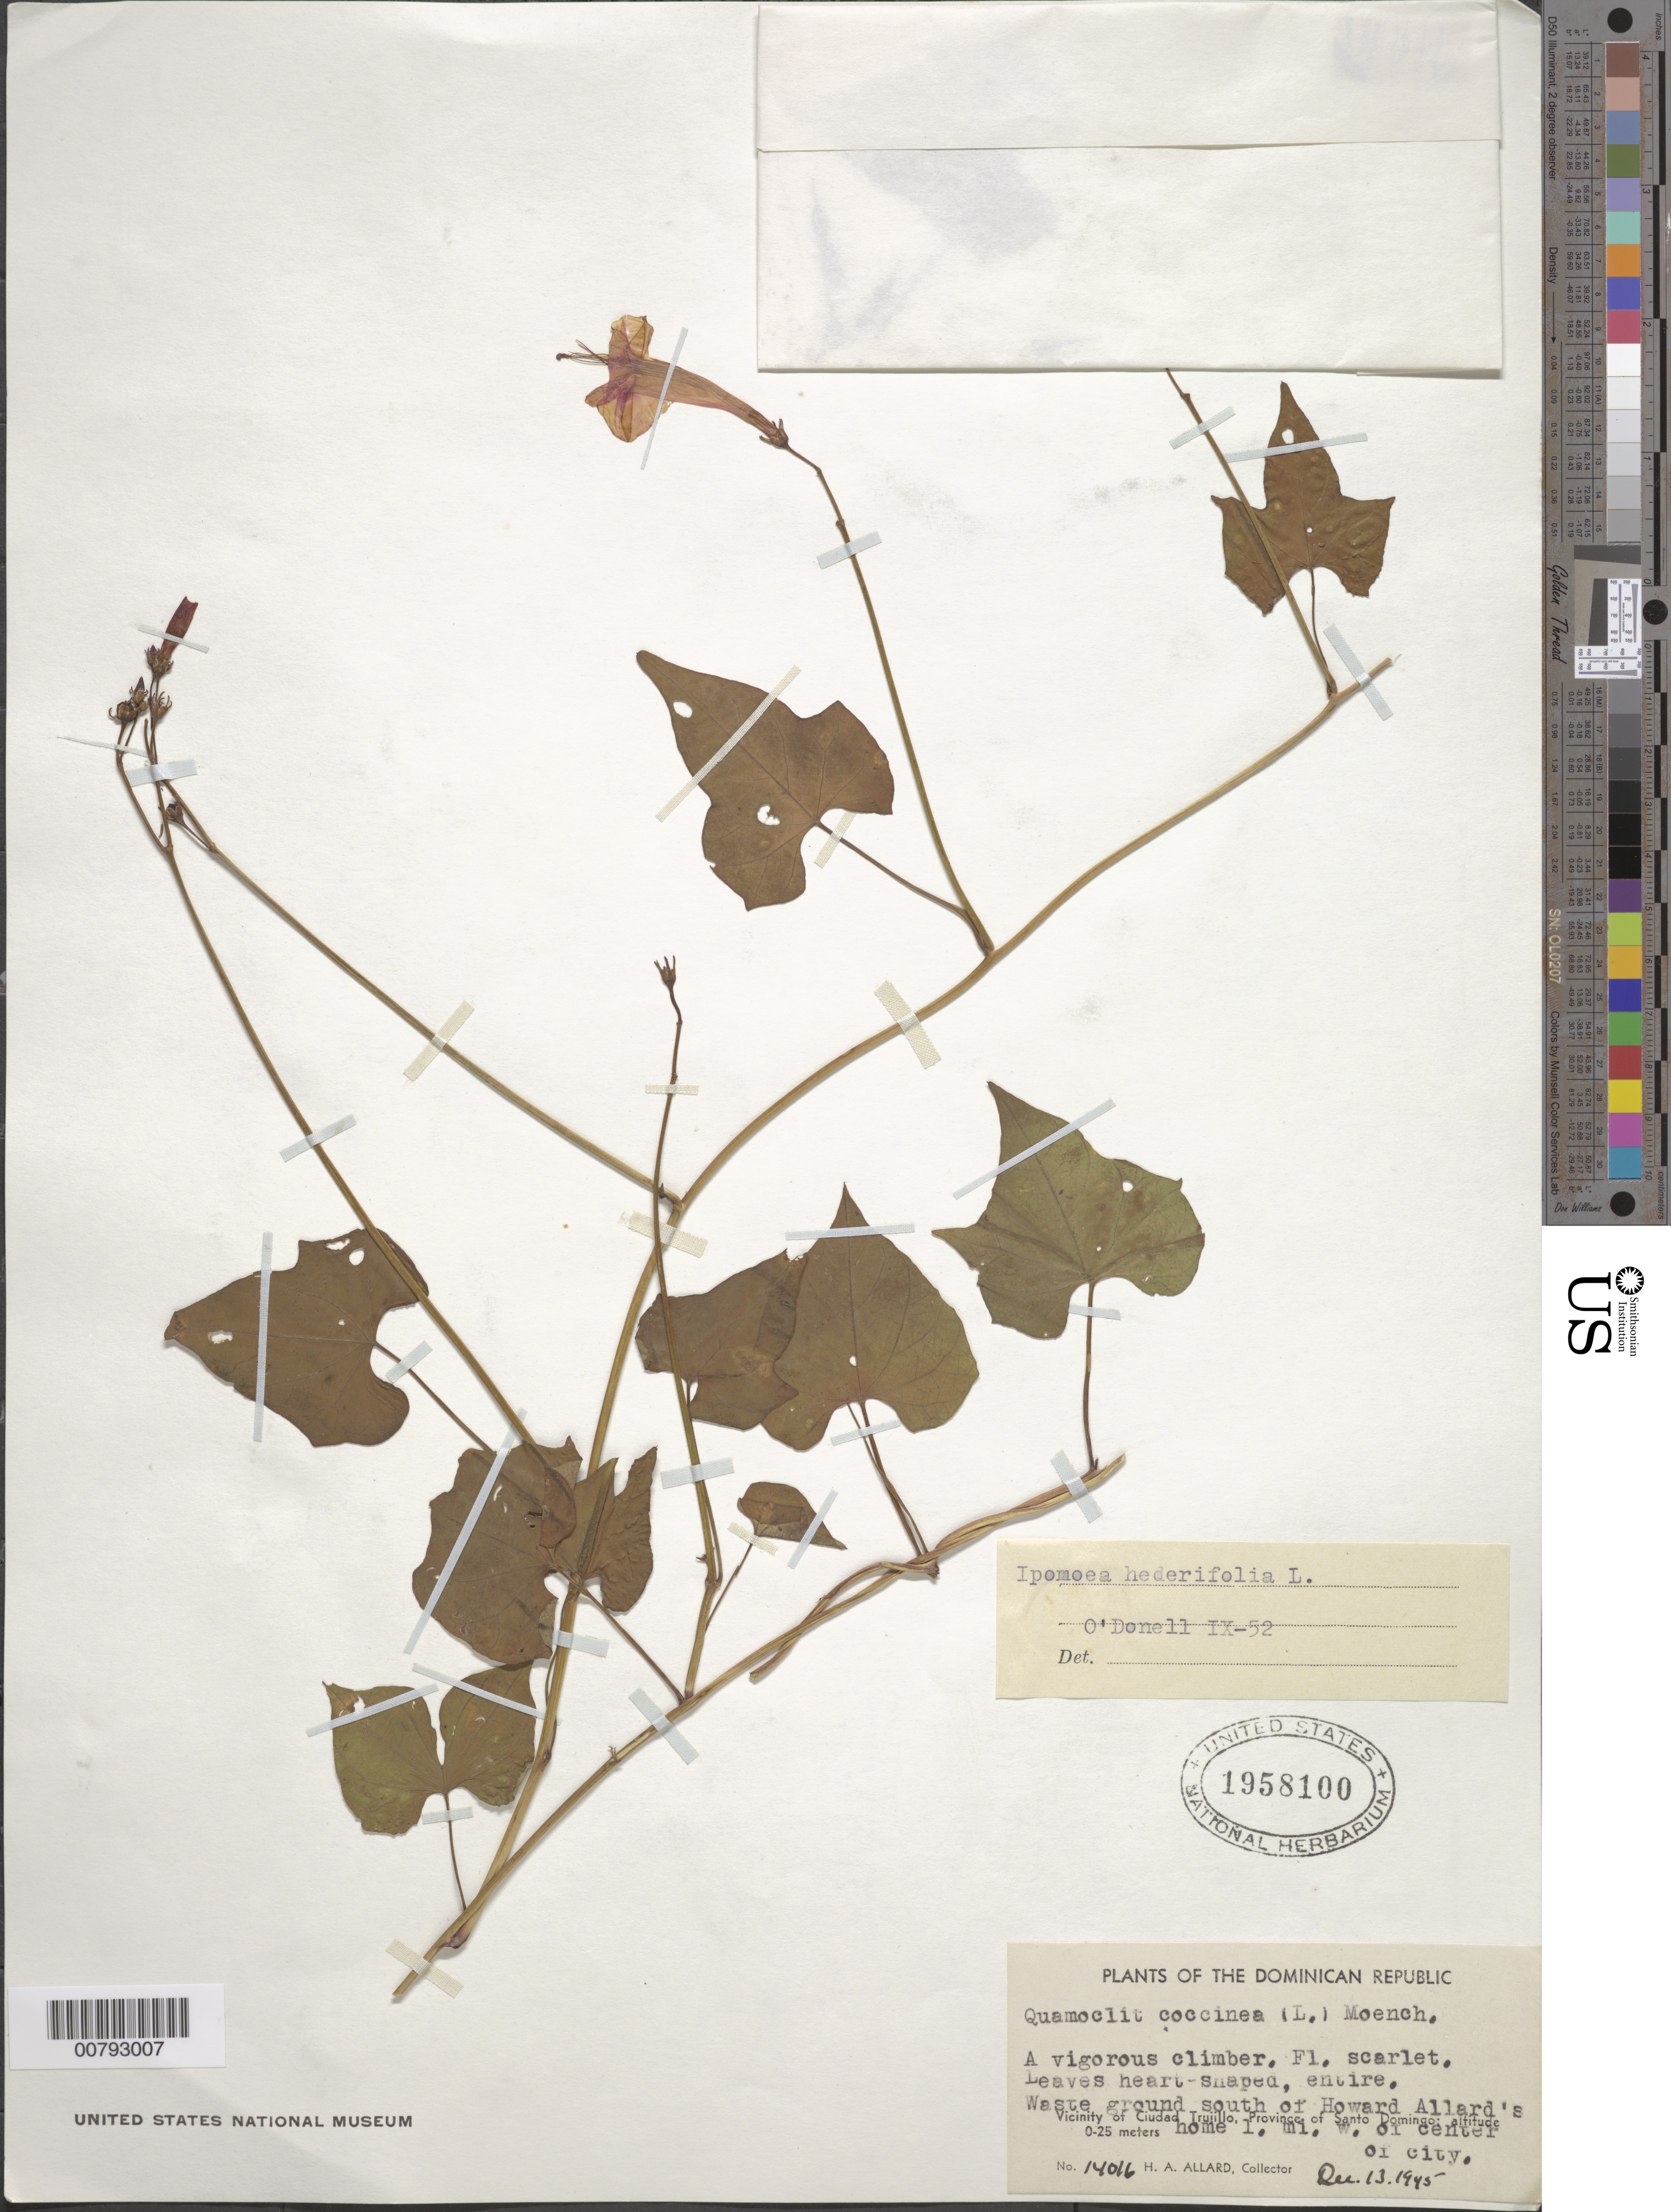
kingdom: Plantae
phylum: Tracheophyta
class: Magnoliopsida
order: Solanales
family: Convolvulaceae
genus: Ipomoea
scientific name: Ipomoea hederifolia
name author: L.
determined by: O'Donnell, --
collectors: H. A. Allard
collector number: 14016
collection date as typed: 13 Dec 1945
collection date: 1945-12-13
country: Dominican Republic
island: Hispaniola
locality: Province of Santo Domingo, vicinity of Ciudad Trujillo, south of Howard Allard's home 1 mile W of center of city.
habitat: Waste ground.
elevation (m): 0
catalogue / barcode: US 1958100